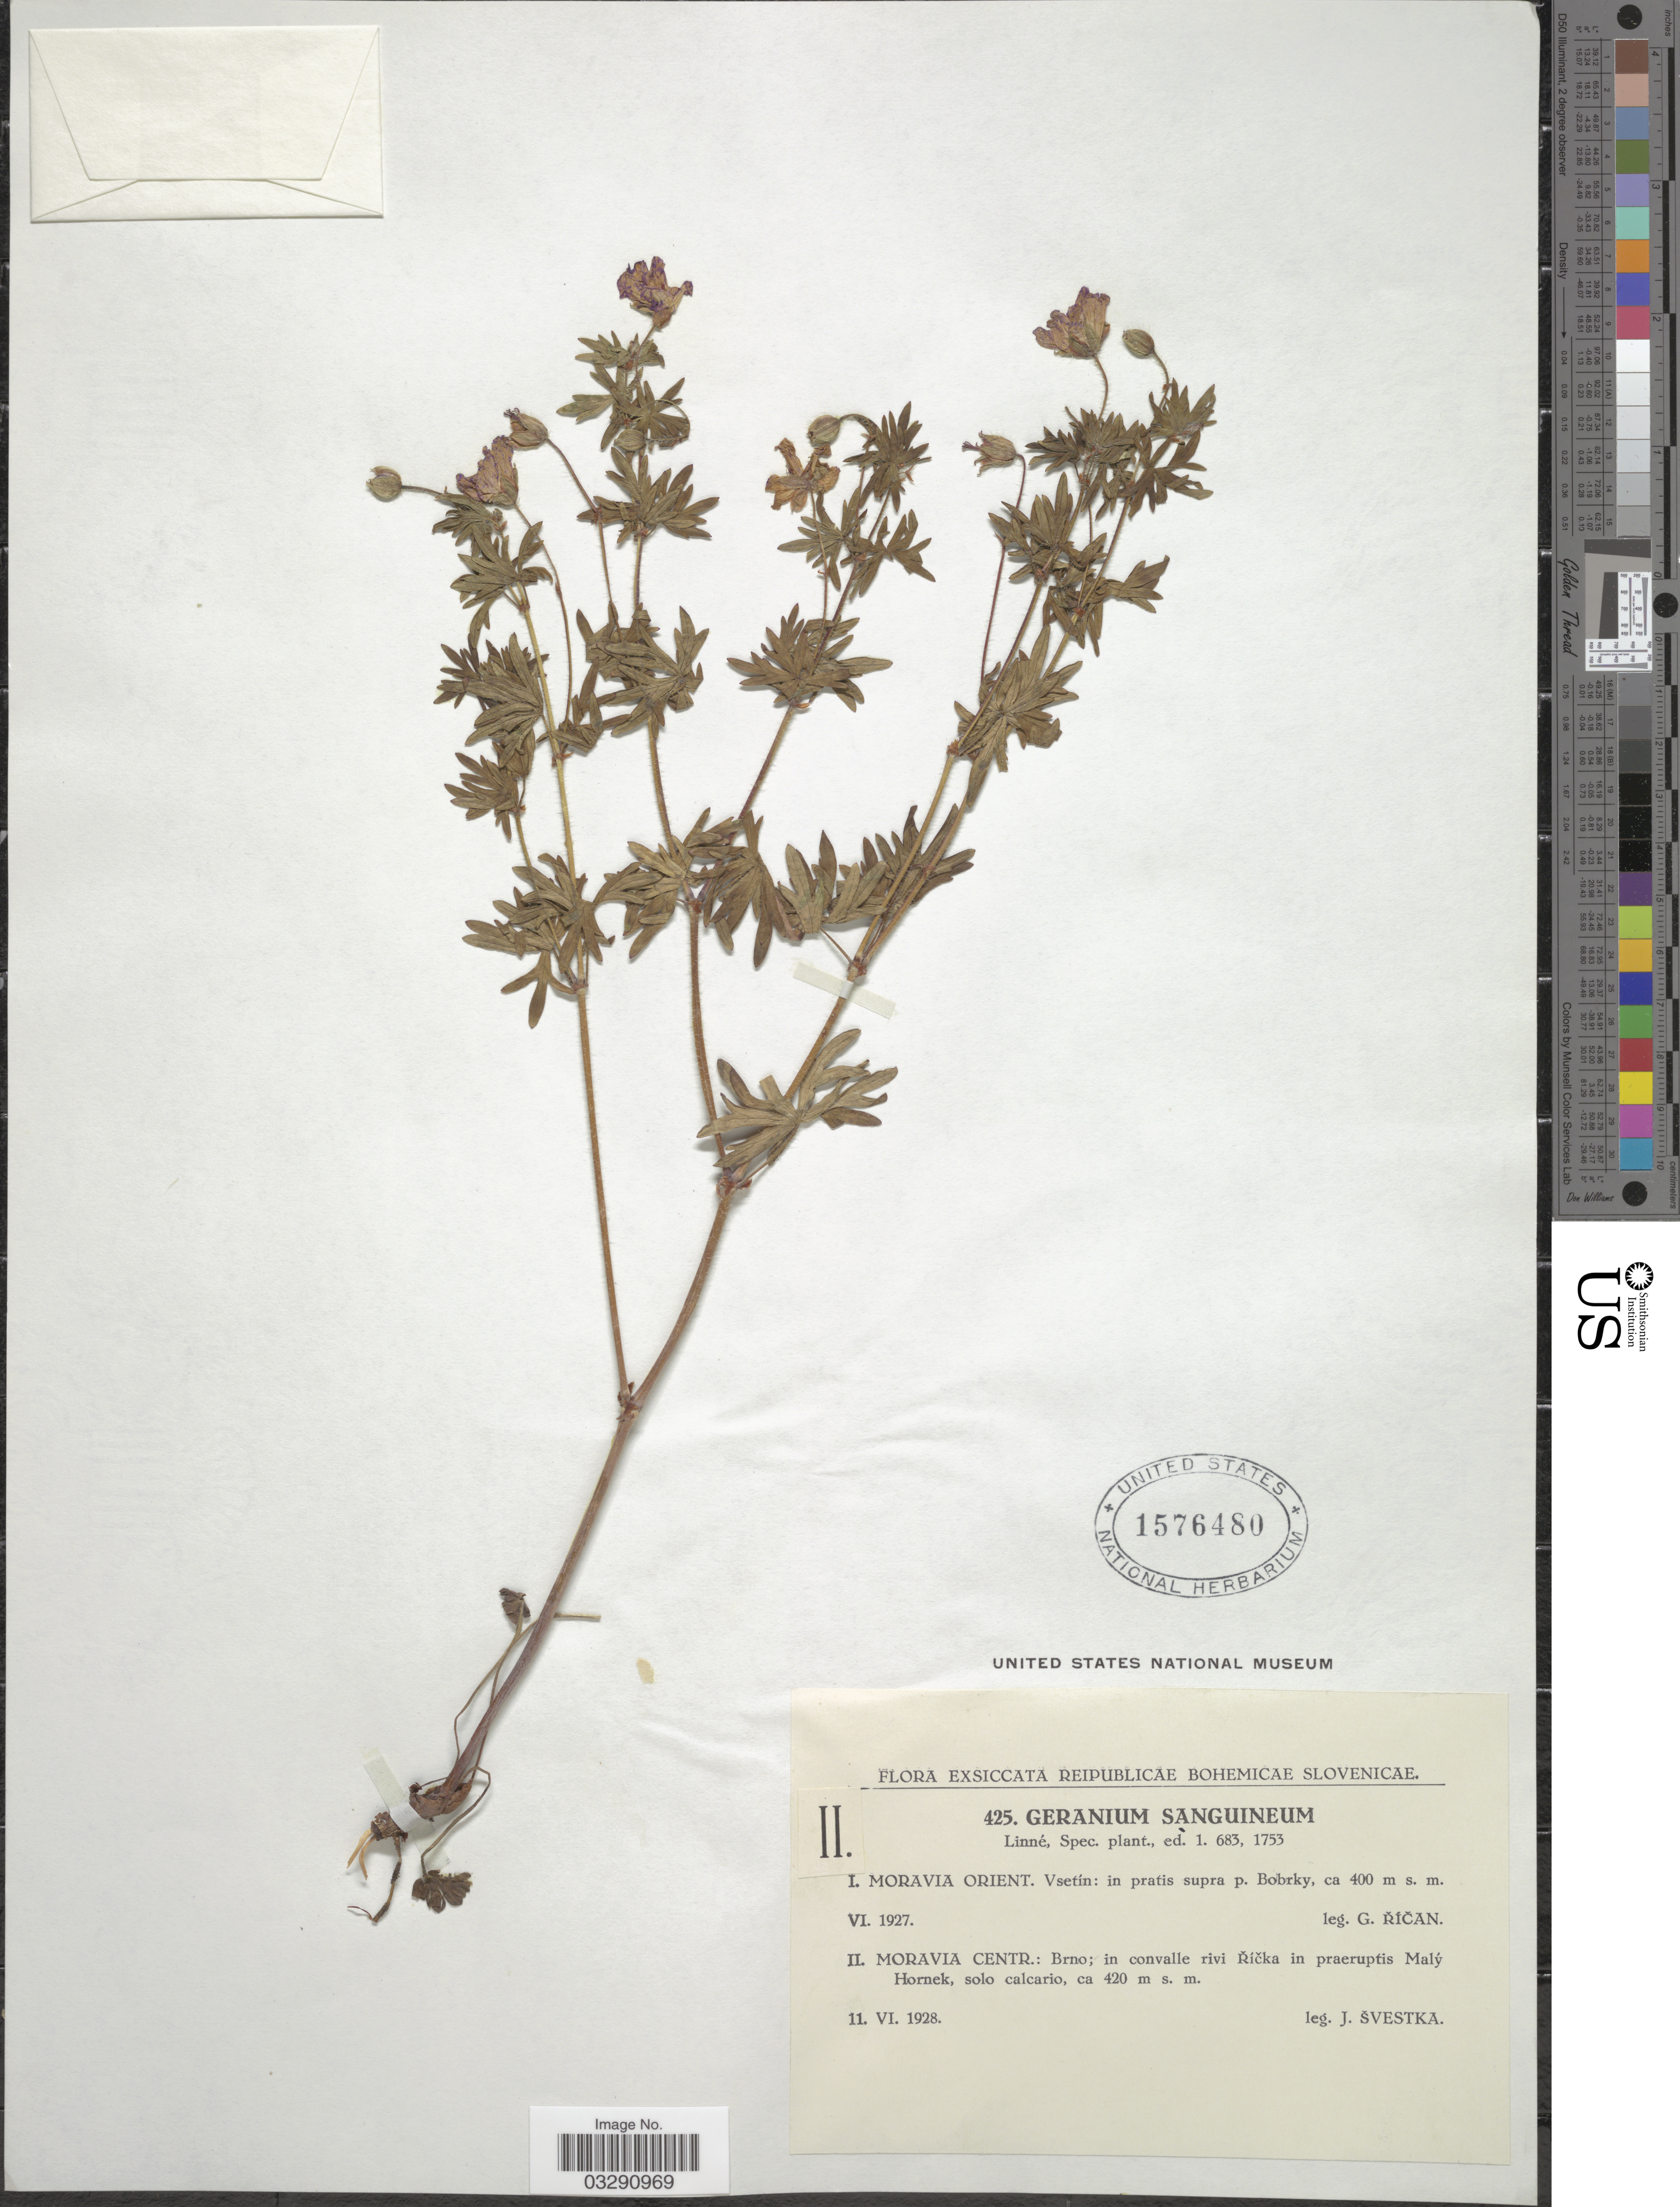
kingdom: Plantae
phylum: Tracheophyta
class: Magnoliopsida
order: Geraniales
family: Geraniaceae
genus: Geranium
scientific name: Geranium sanguineum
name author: L.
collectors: J. Svestka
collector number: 425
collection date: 1928-06-11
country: Czechia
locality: Reipublicae Bohemicae Slovenicae, Moravia centr.: Brno; in convalle rivi Říčka in praeruptis Malý Hornek.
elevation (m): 420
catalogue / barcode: US 1576480